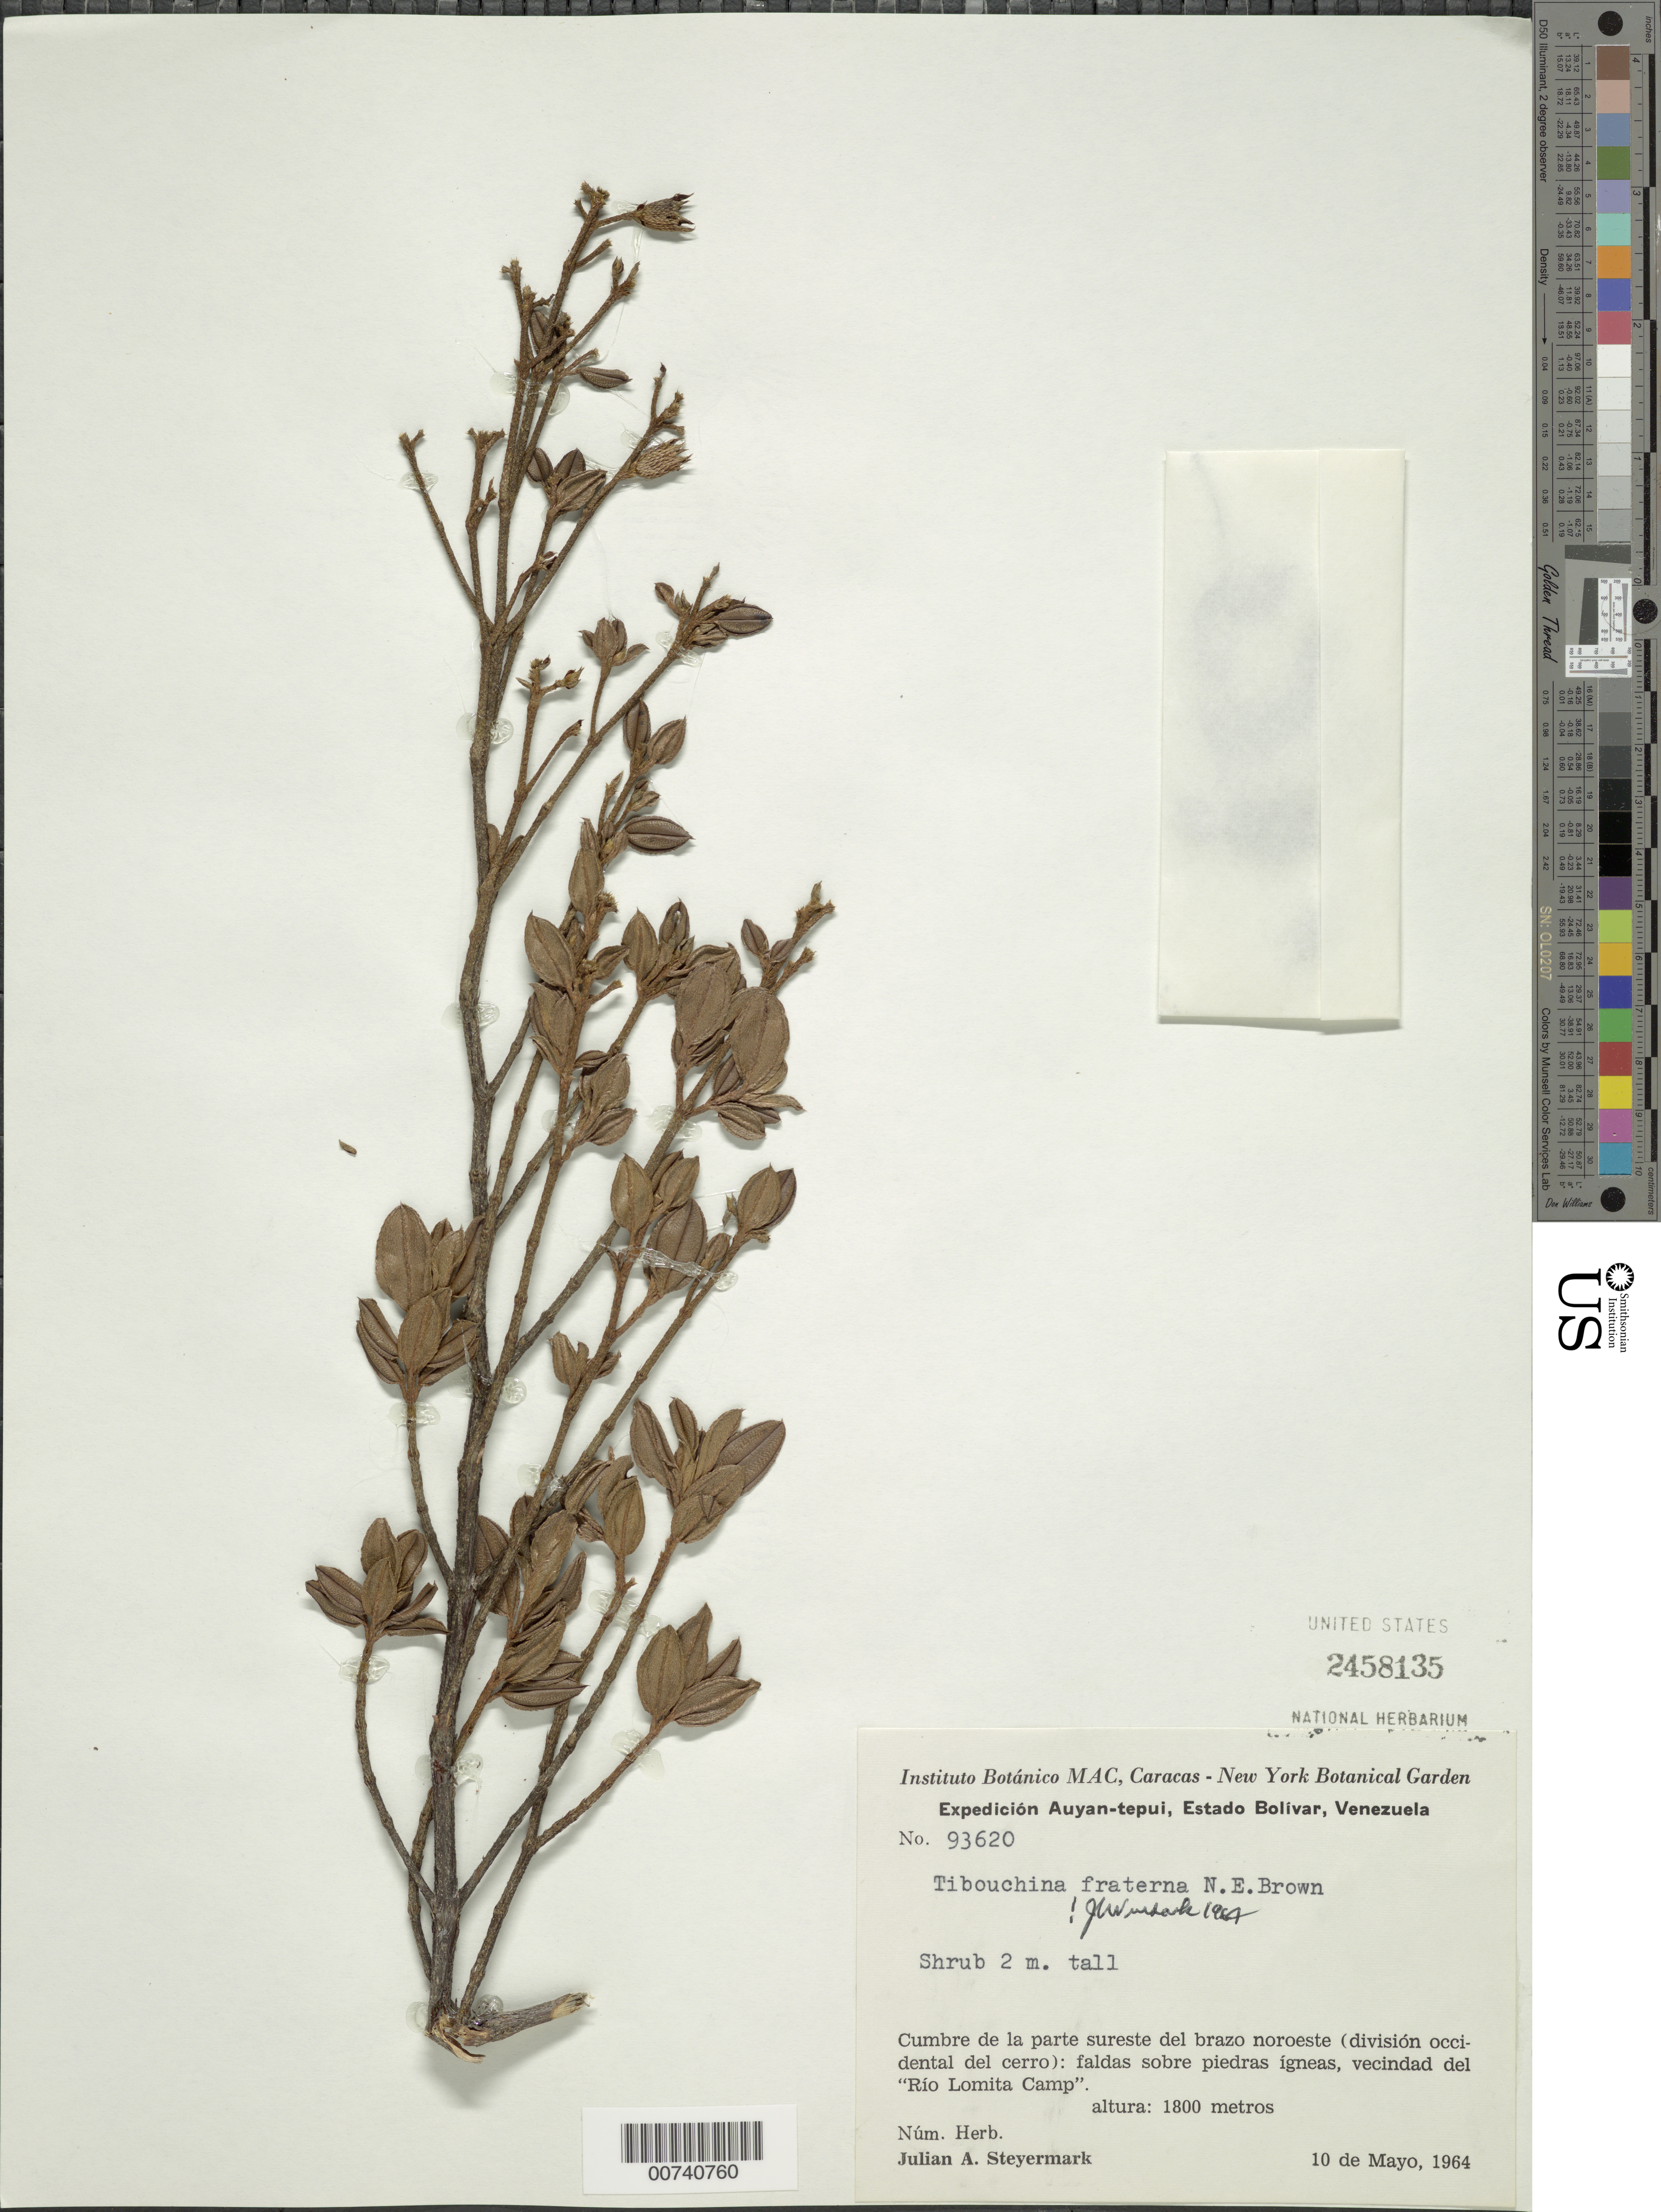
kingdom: Plantae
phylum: Tracheophyta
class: Magnoliopsida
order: Myrtales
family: Melastomataceae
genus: Tibouchina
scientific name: Tibouchina fraterna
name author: N.E. Br.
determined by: Wurdack, John J., (US), US (UNITED STATES)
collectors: J. Steyermark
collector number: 93620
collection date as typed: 10-May-64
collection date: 1964-05-10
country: Venezuela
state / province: Bolívar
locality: Auyan-tepuí, Río Lomita Camp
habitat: Faldas sobre piedras igneas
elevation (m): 1800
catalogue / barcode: US 2458135